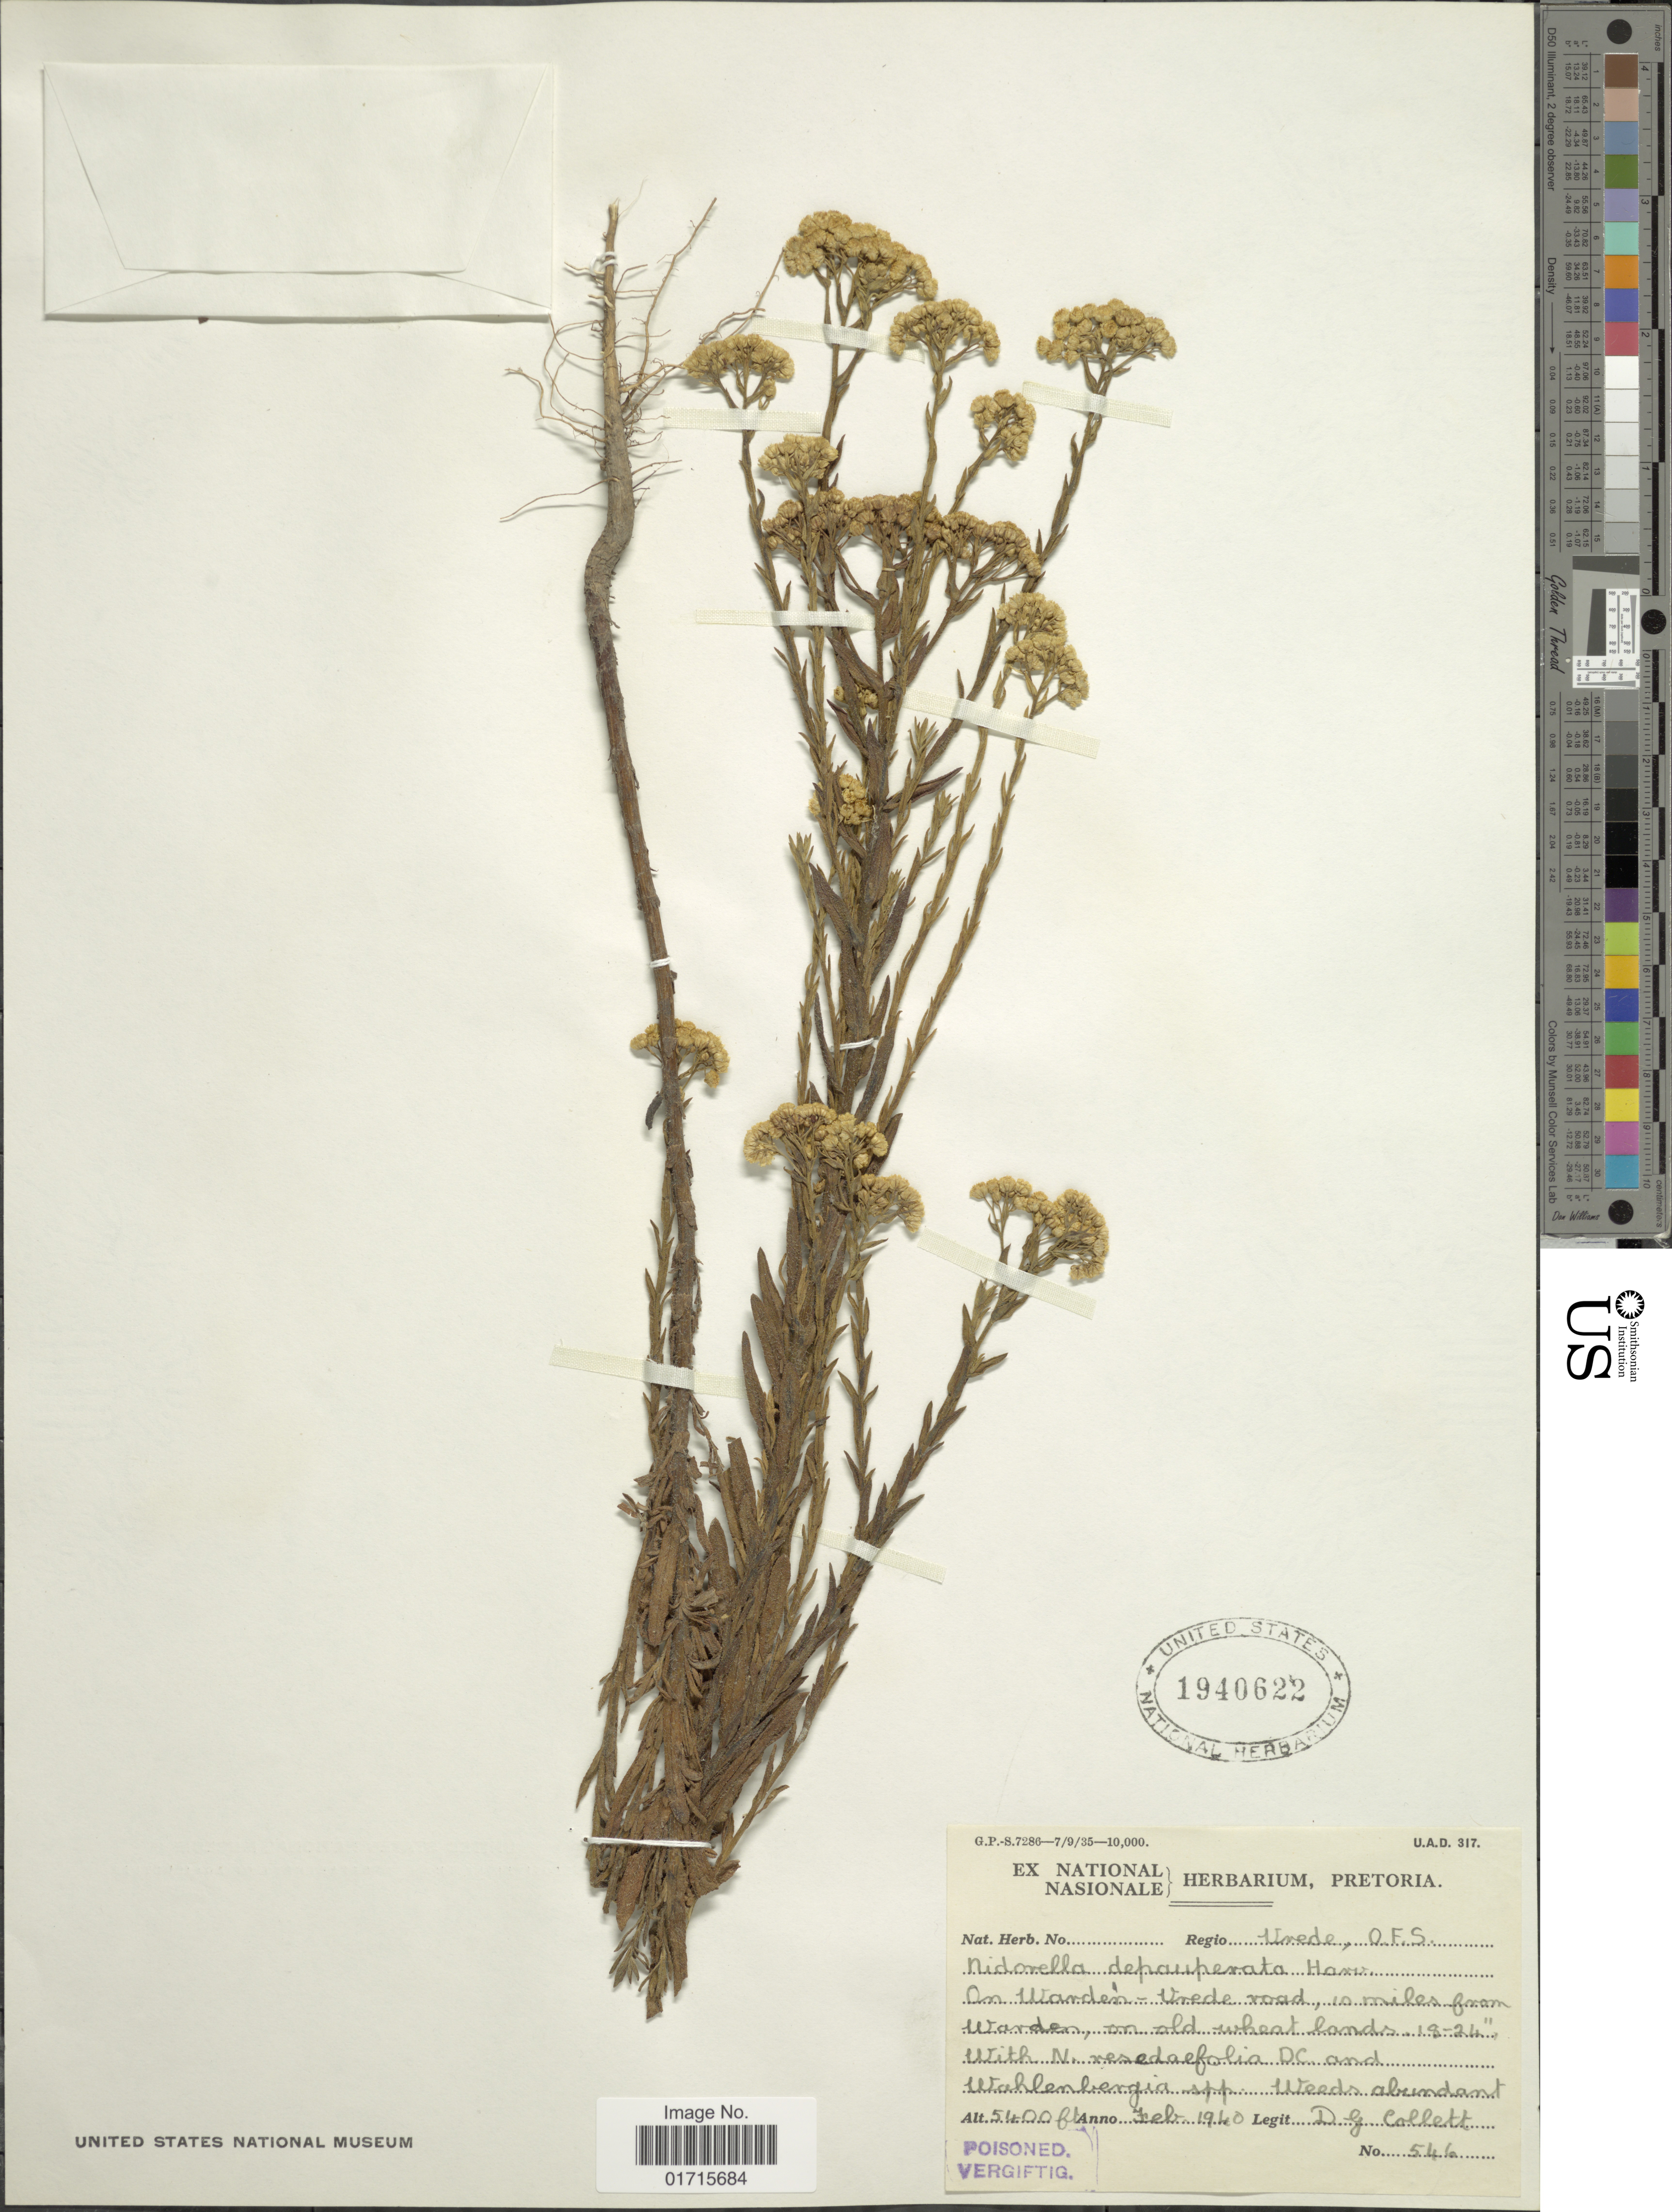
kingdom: Plantae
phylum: Tracheophyta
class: Magnoliopsida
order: Asterales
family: Asteraceae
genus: Nidorella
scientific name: Nidorella depauperata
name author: Harv.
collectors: D. Collett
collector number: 546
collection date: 1940-02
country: South Africa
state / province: Free State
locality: Regio Urede, O.F. S. On Warden-Urede road, 10 miles from Warden, on old wheat lands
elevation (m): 1646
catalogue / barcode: US 1940622